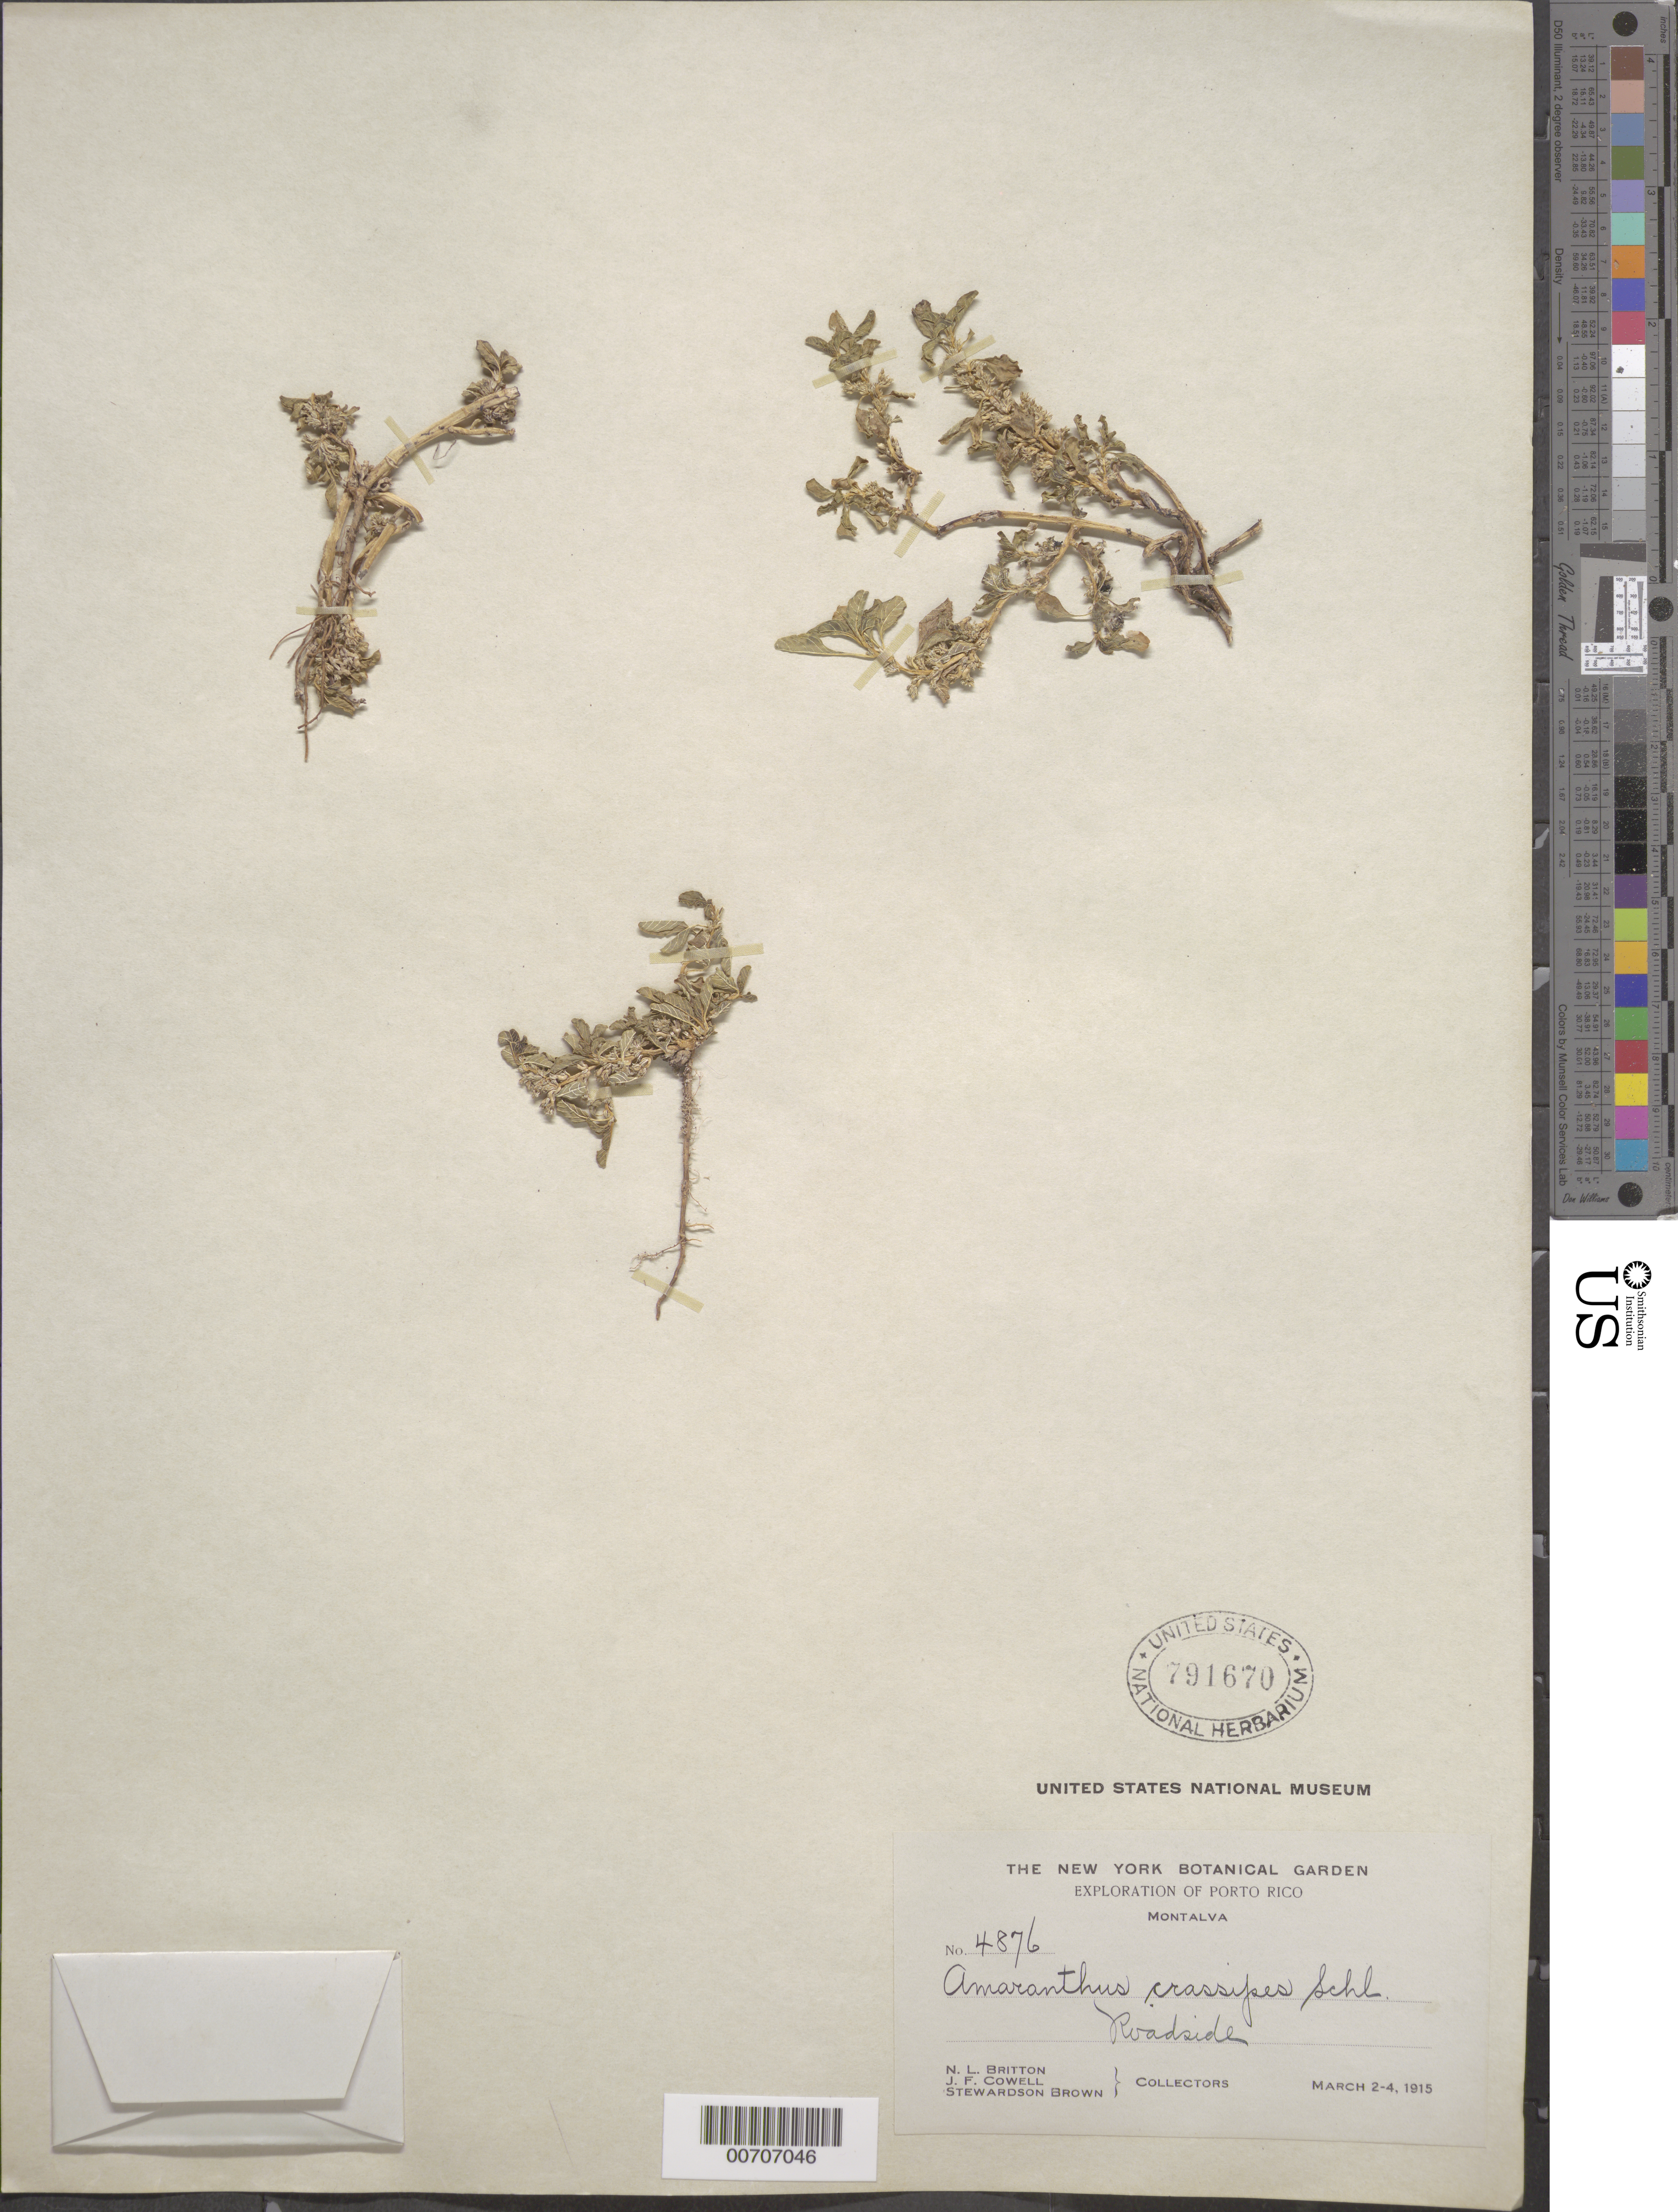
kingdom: Plantae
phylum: Tracheophyta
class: Magnoliopsida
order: Caryophyllales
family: Amaranthaceae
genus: Amaranthus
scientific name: Amaranthus crassipes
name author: Schltdl.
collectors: N. Britton, J. F. Cowell & S. Brown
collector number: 4876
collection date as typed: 02 Mar 1915 to 4 Mar 1915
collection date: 1915-03-02/1915-03-04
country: Puerto Rico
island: Greater Antilles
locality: Montalva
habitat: Roadside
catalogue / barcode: US 791670